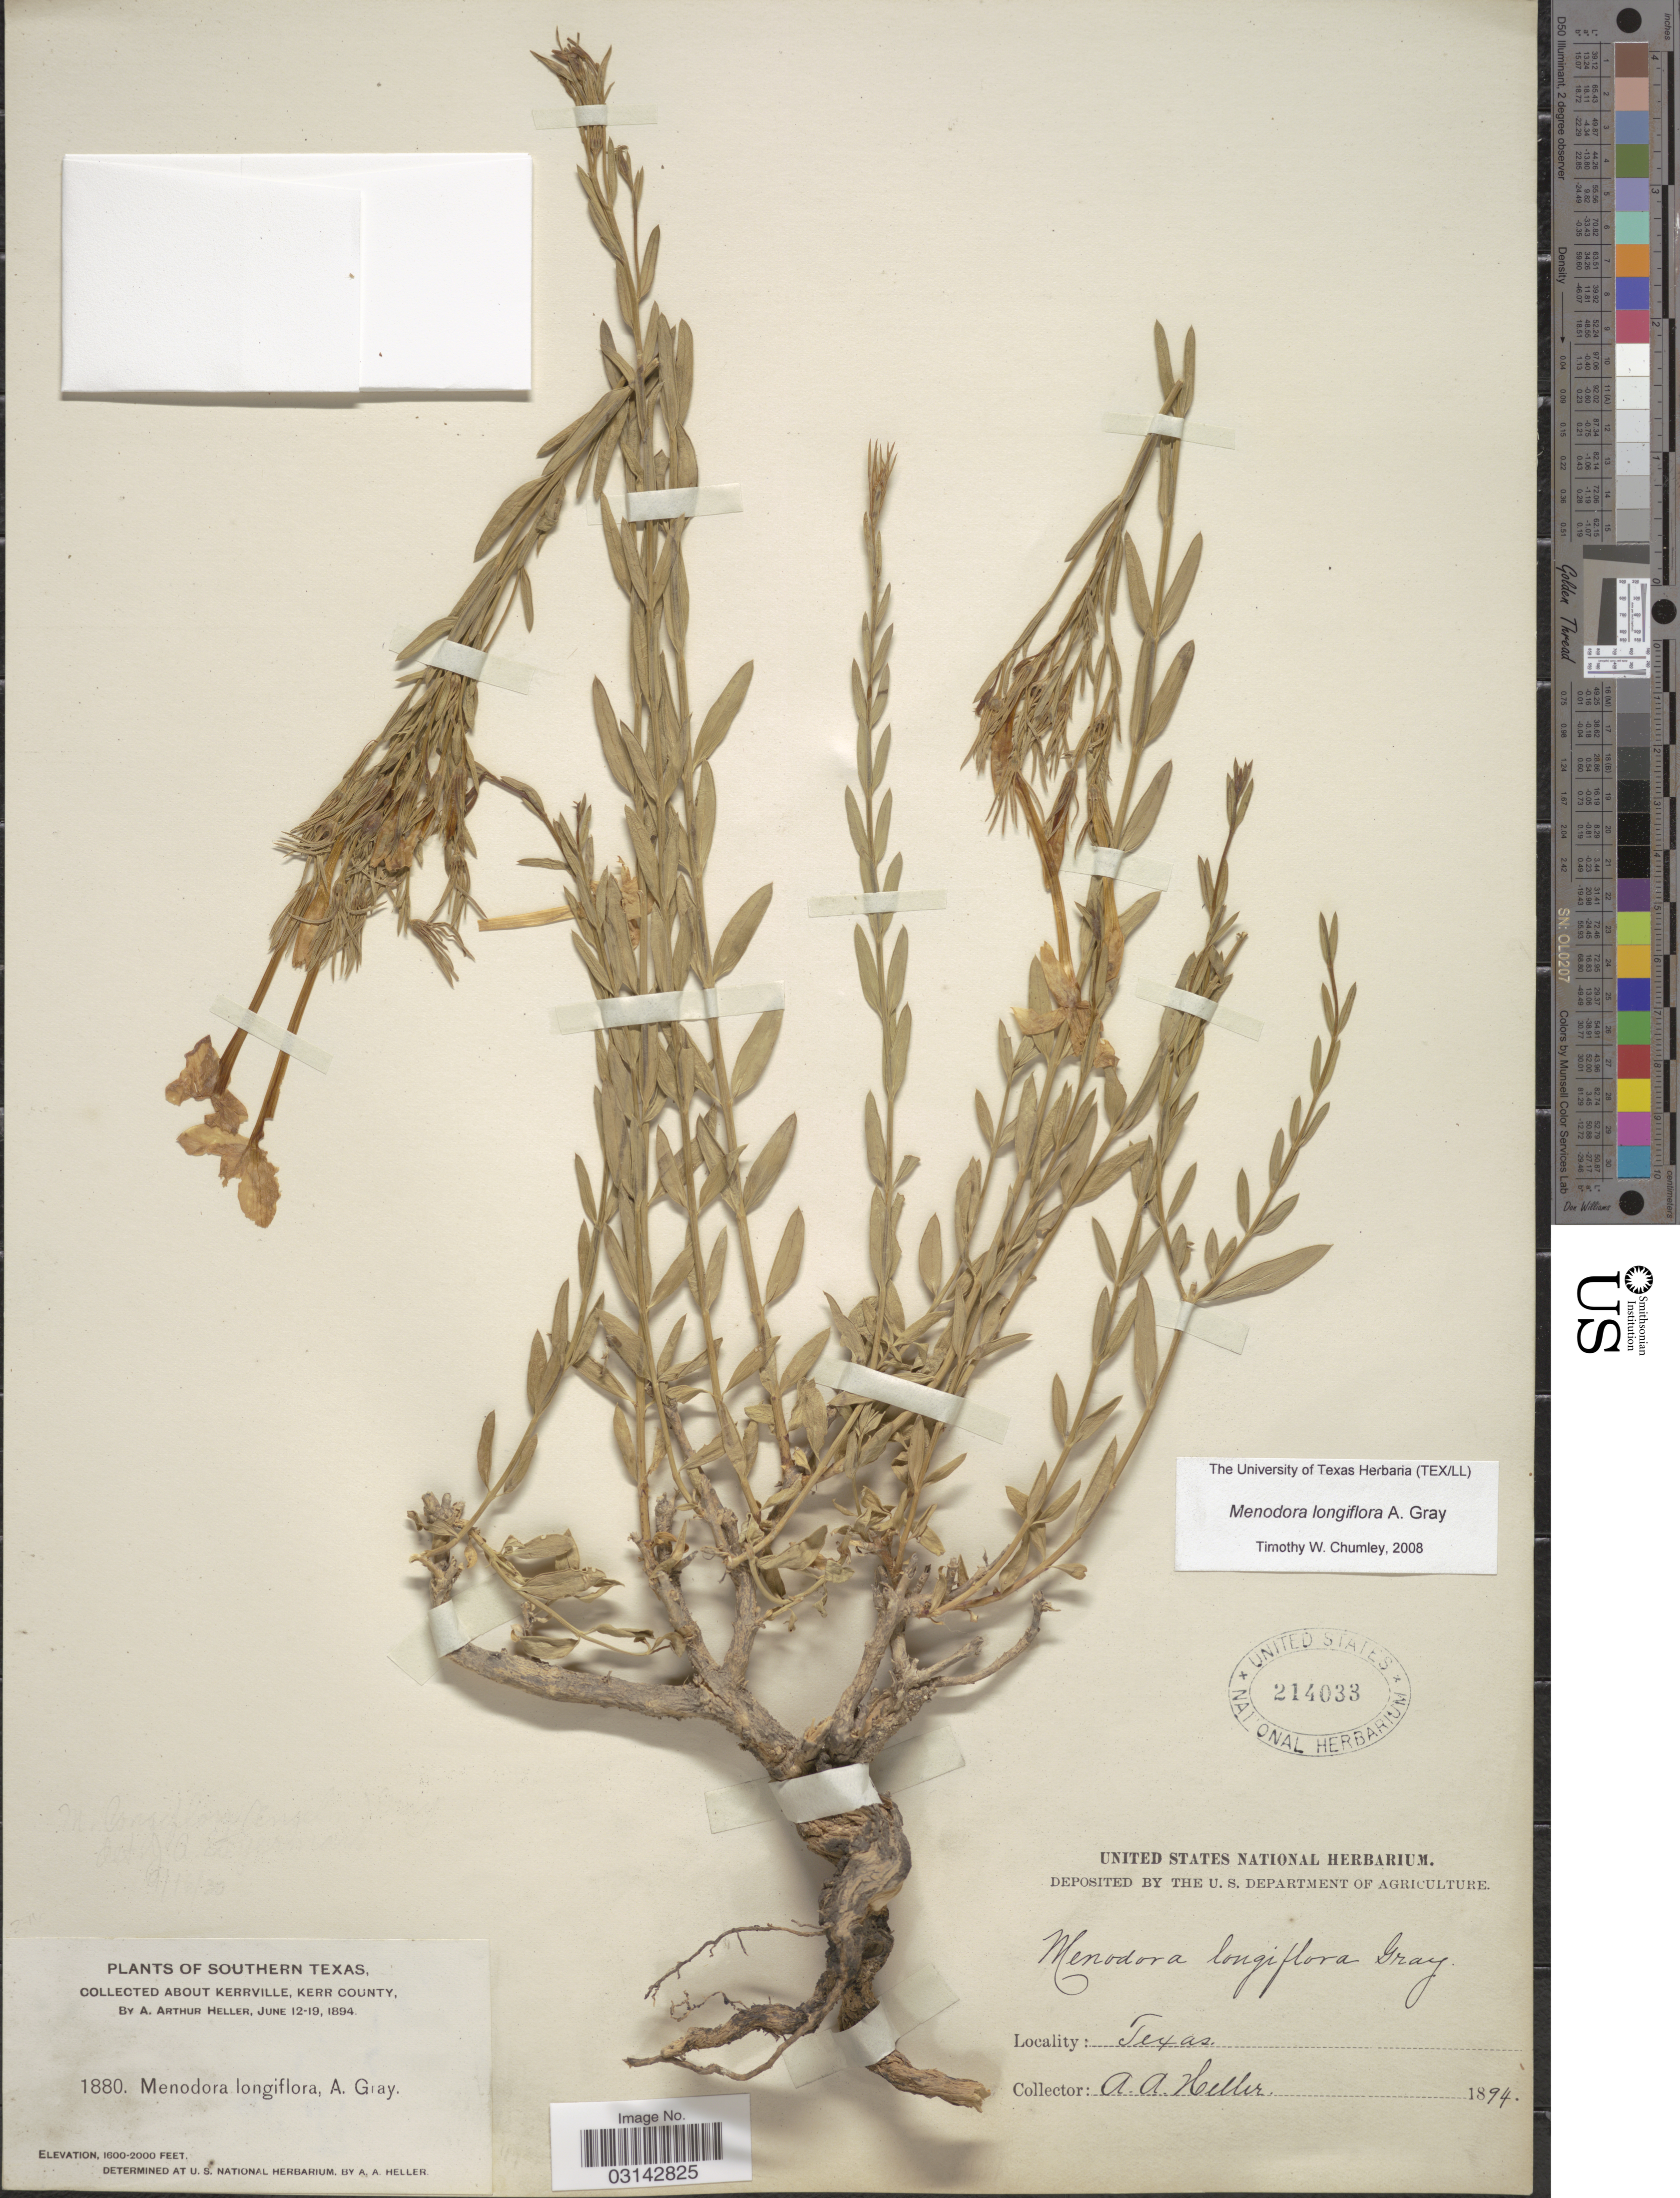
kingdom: Plantae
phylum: Tracheophyta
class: Magnoliopsida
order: Lamiales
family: Oleaceae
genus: Menodora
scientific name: Menodora longiflora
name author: A. Gray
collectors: A. A. Heller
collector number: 1880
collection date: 1894-06-12/1894-06-16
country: United States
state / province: Texas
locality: Southern Texas. About Kerrville, Kerr County.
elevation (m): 488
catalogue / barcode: US 214033